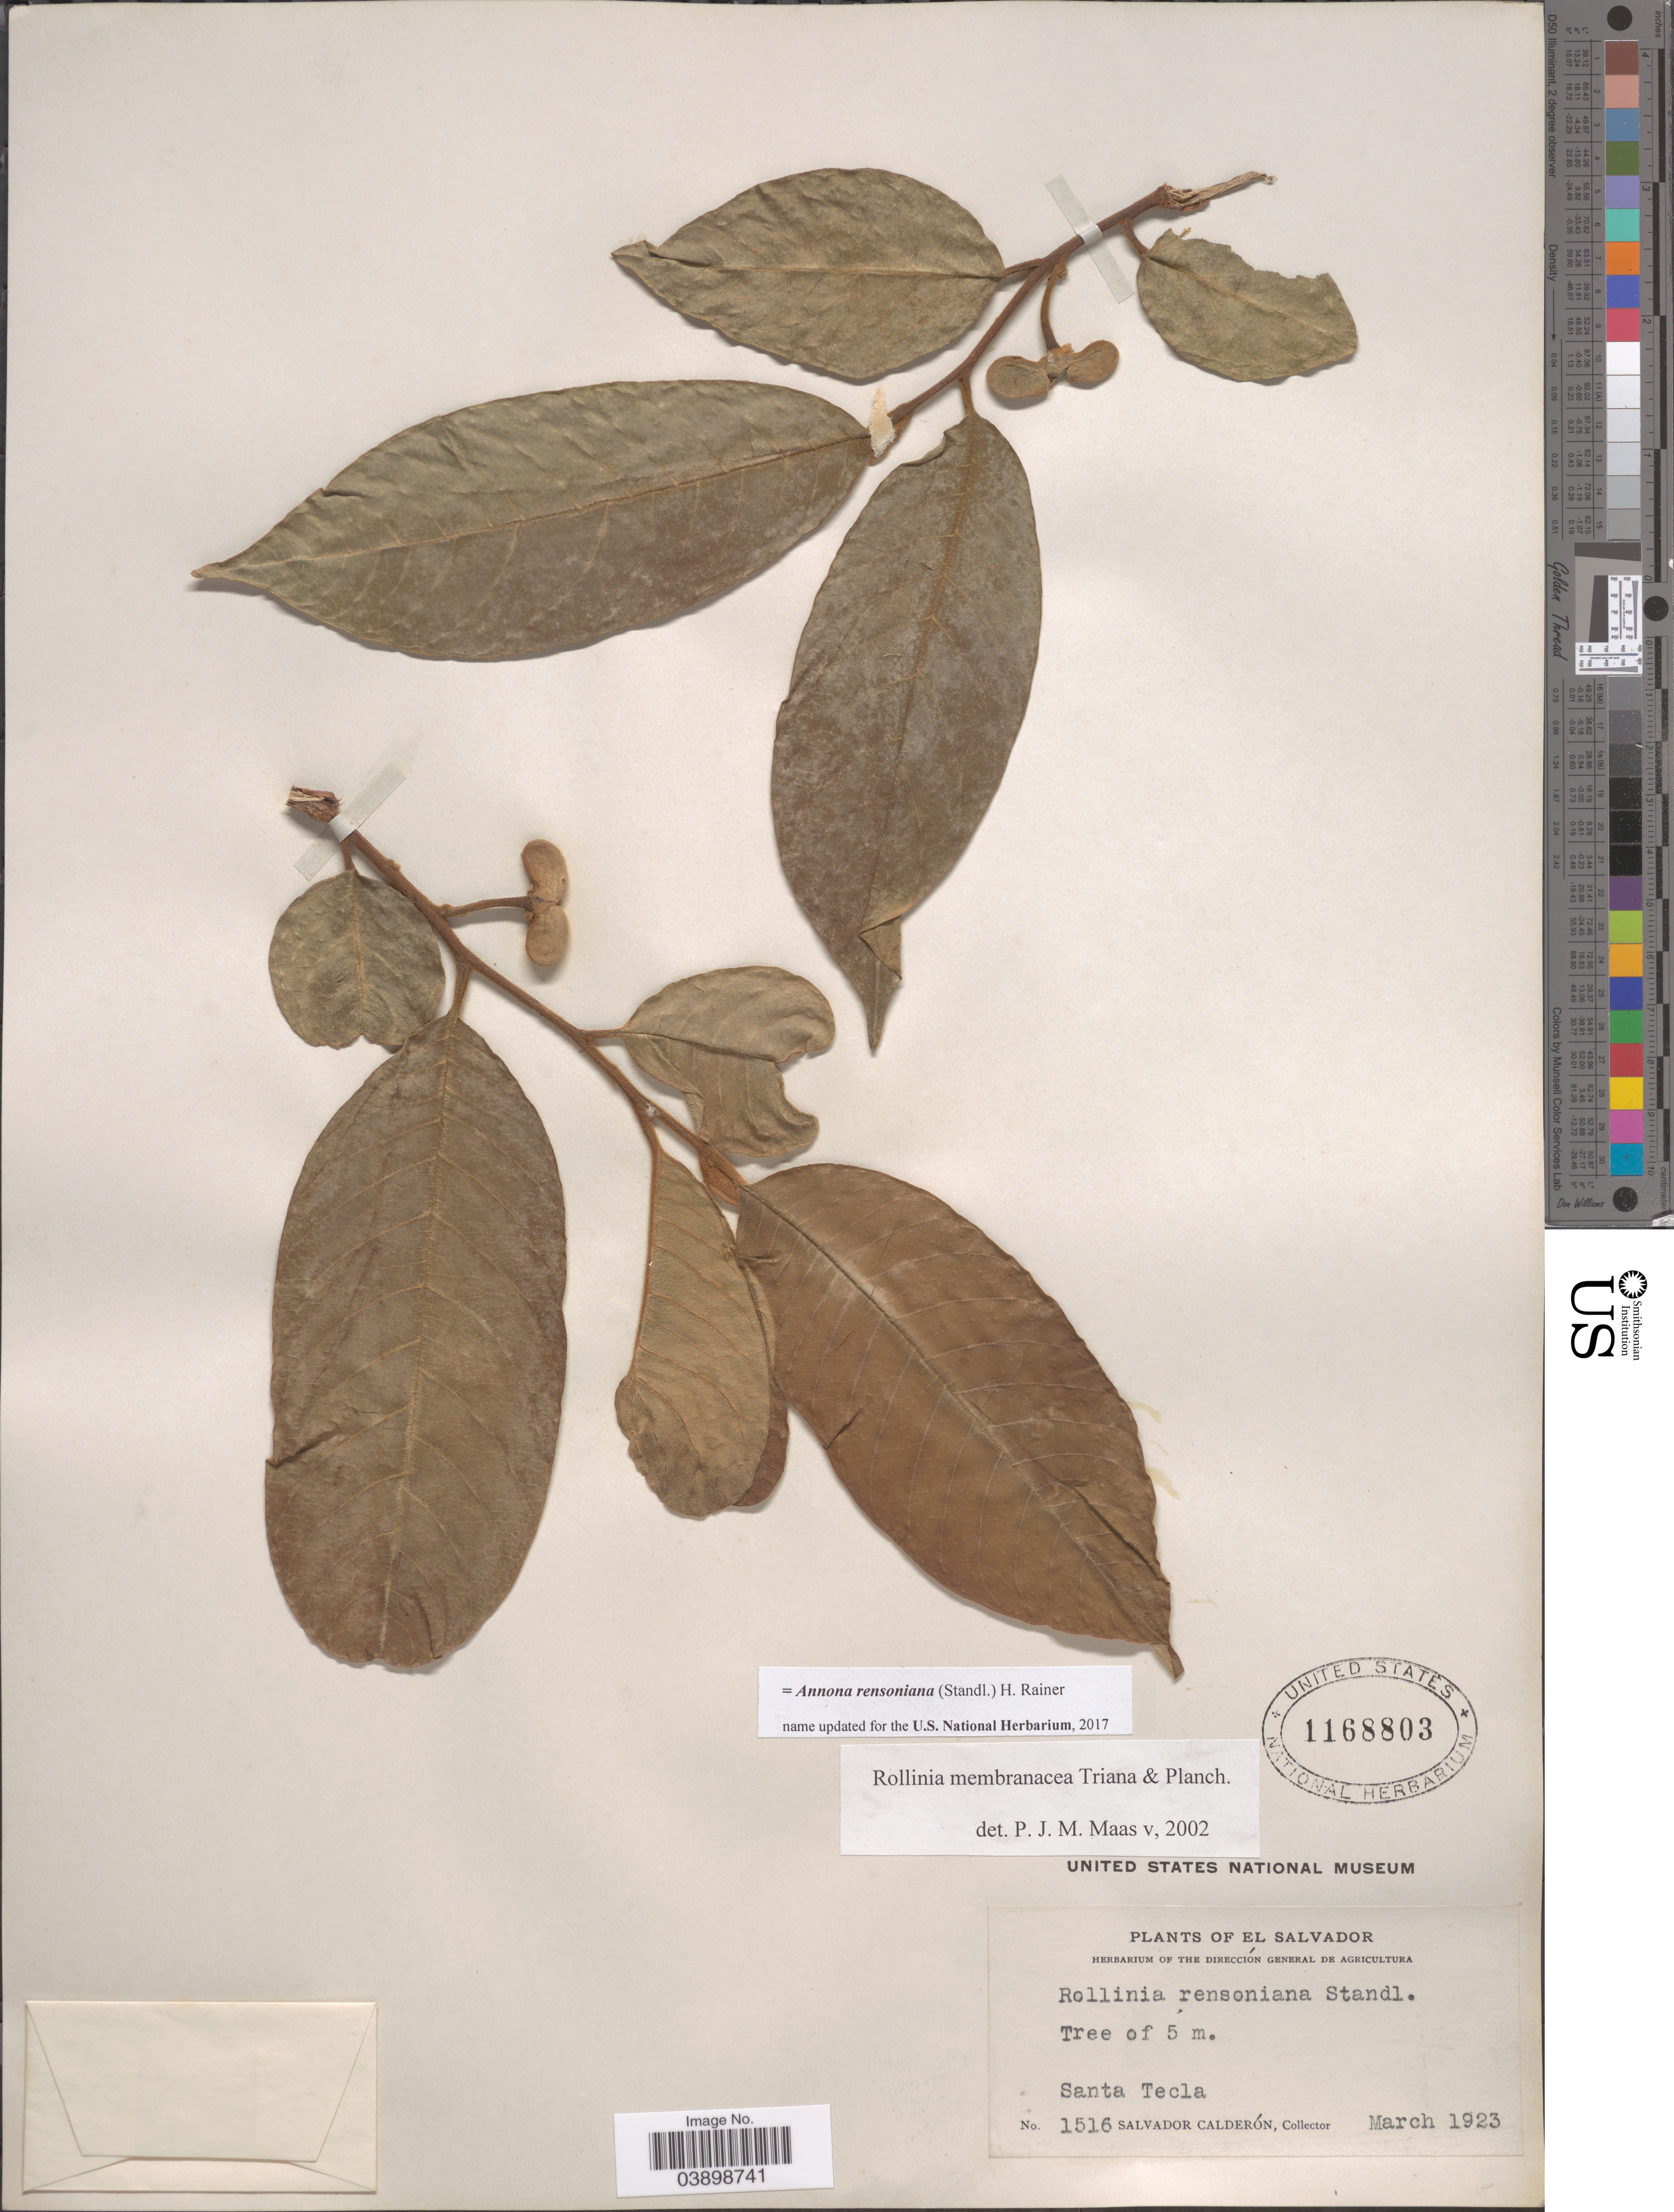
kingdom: Plantae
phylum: Tracheophyta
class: Magnoliopsida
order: Magnoliales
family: Annonaceae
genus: Annona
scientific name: Annona rensoniana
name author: (Standl.) H. Rainer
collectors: S. Calderón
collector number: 1516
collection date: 1923-03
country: El Salvador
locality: Santa Tecla.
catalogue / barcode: US 1168803